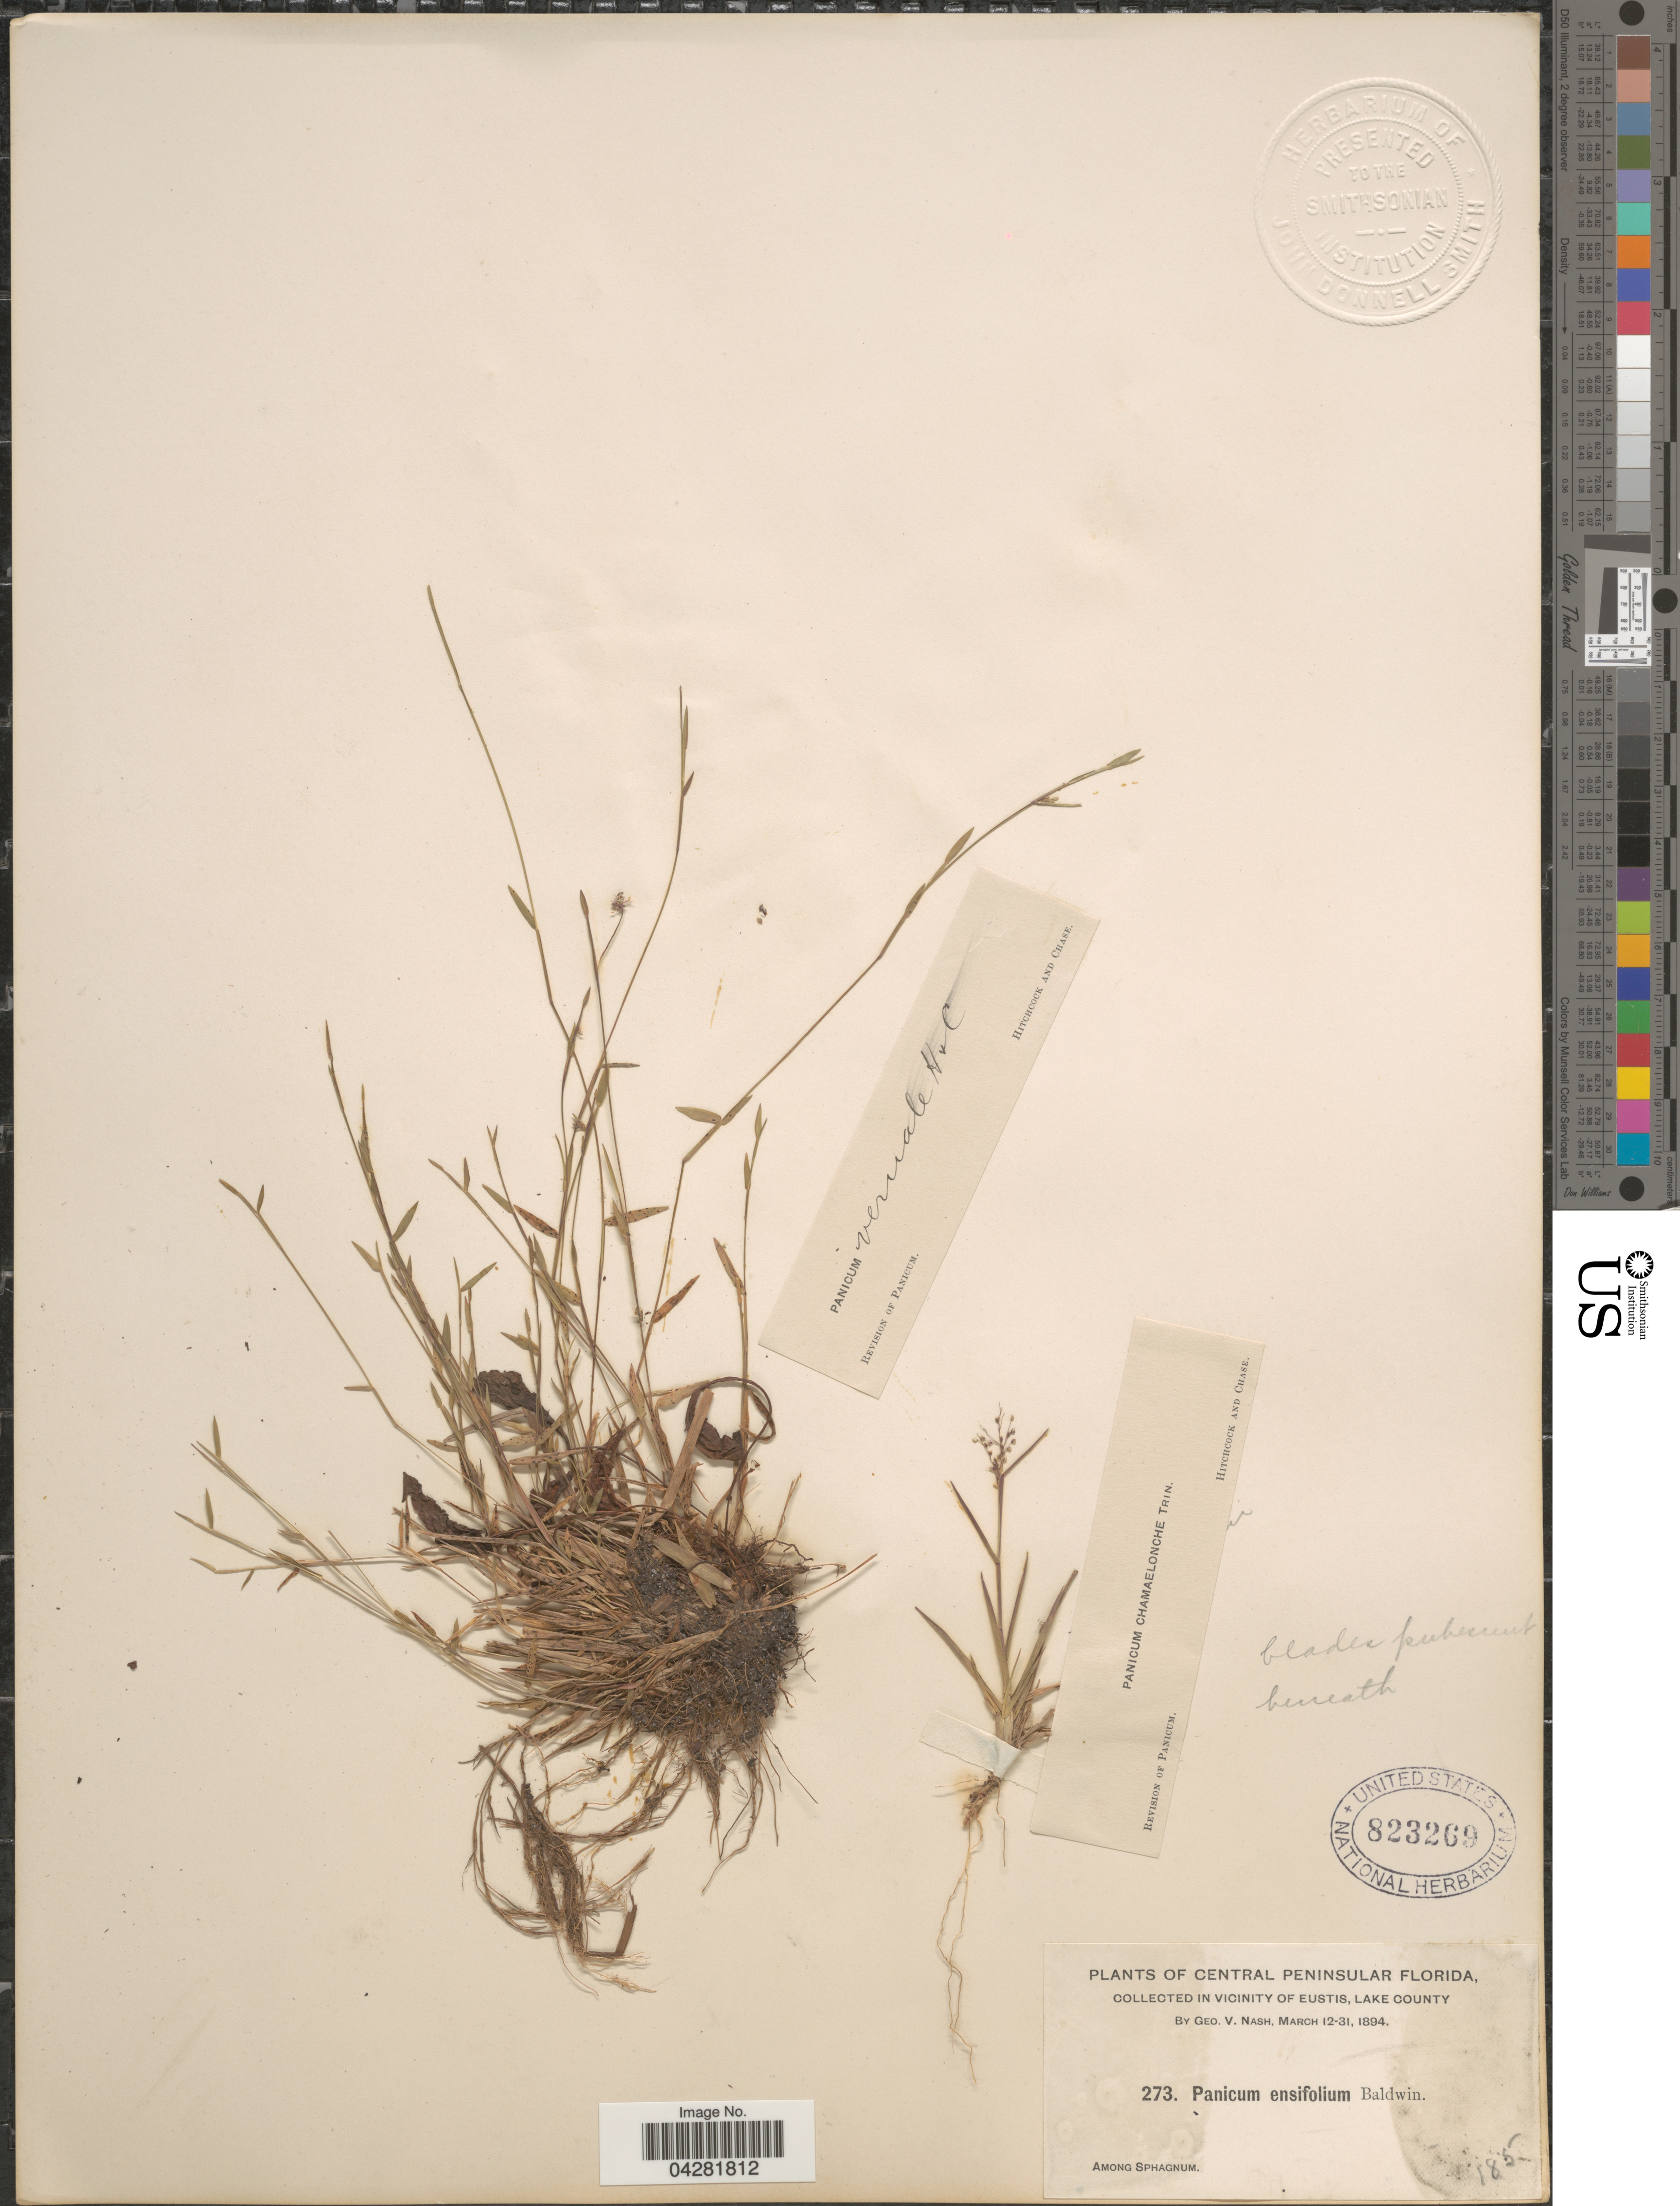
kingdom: Plantae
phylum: Tracheophyta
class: Liliopsida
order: Poales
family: Poaceae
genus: Dichanthelium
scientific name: Dichanthelium ensifolium var. ensifolium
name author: (Baldwin ex Elliot) Gould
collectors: G. V. Nash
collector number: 273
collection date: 1894-03-12/1894-03-31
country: United States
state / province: Florida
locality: Central Peninsular Florida, in vicinity of Eustis, Lake County.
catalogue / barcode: US 823269